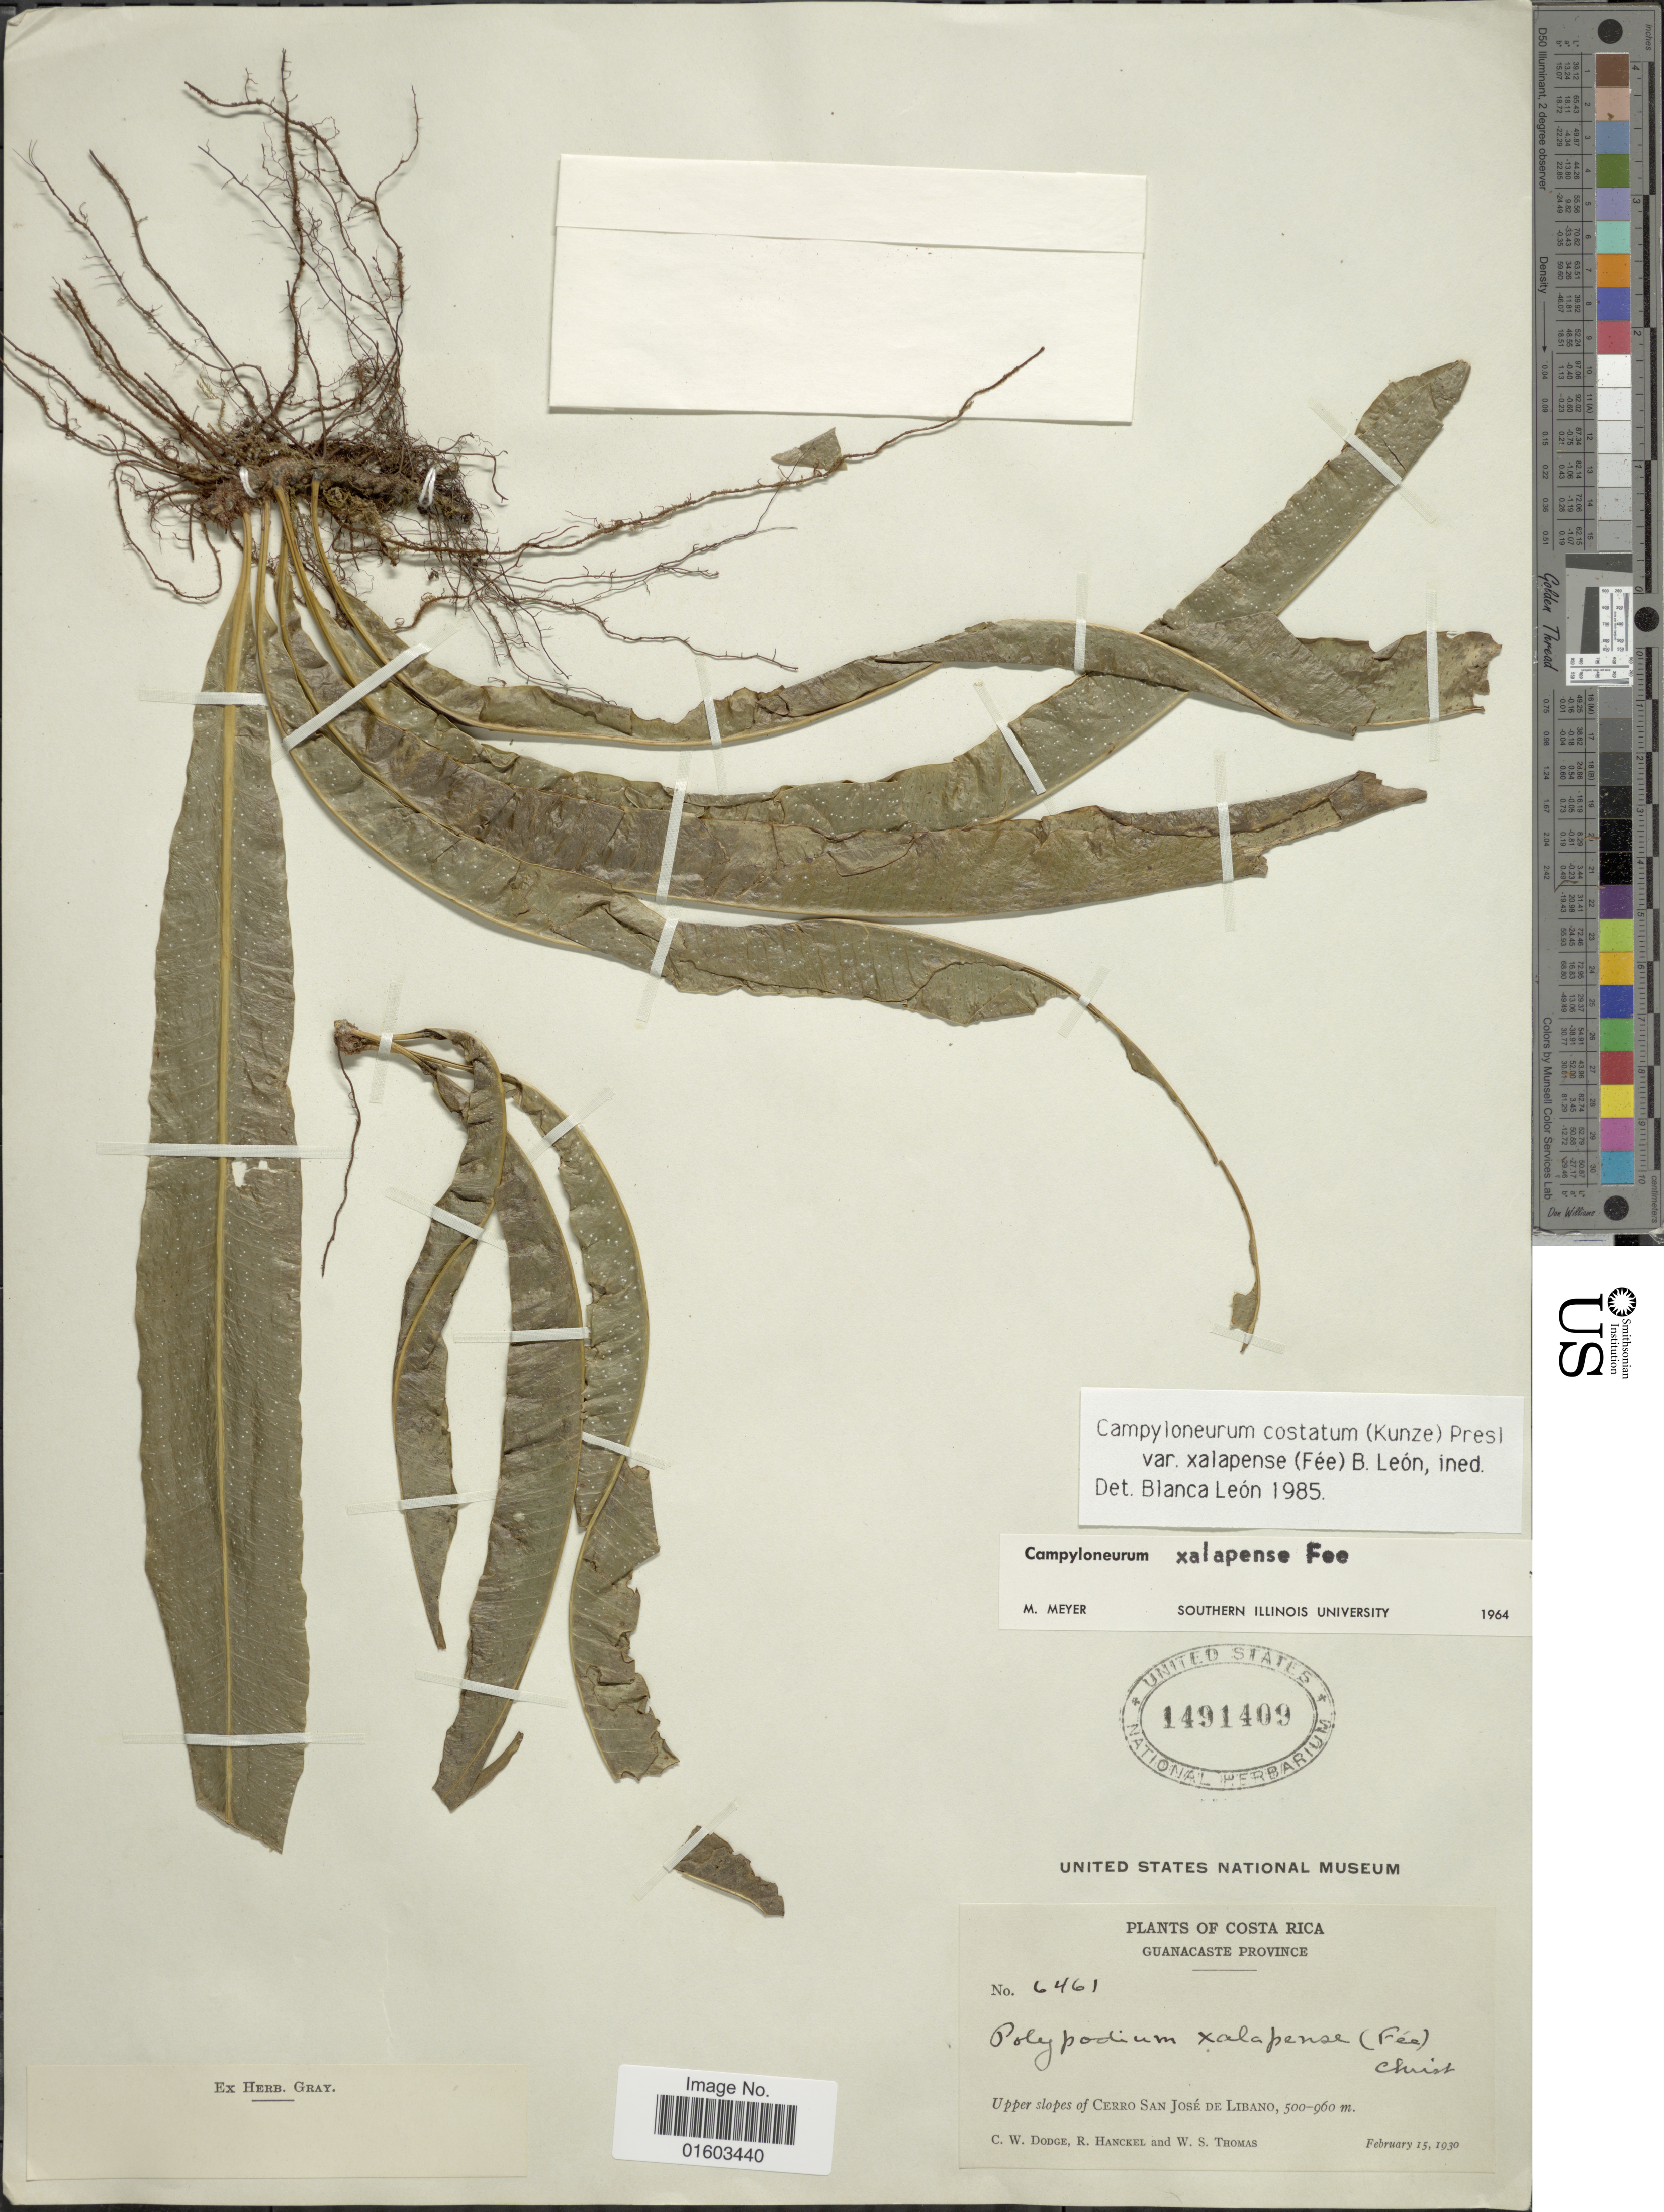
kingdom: Plantae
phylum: Tracheophyta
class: Polypodiopsida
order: Polypodiales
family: Polypodiaceae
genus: Campyloneurum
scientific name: Campyloneurum xalapense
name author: Fée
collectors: C. Dodge, R. Hanckel & W. S. Thomas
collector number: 6461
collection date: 1930-02-15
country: Costa Rica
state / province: Guanacaste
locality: Guanacaste Province. Upper slopes of Cerro San Jose de Libano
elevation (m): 500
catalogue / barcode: US 1491409